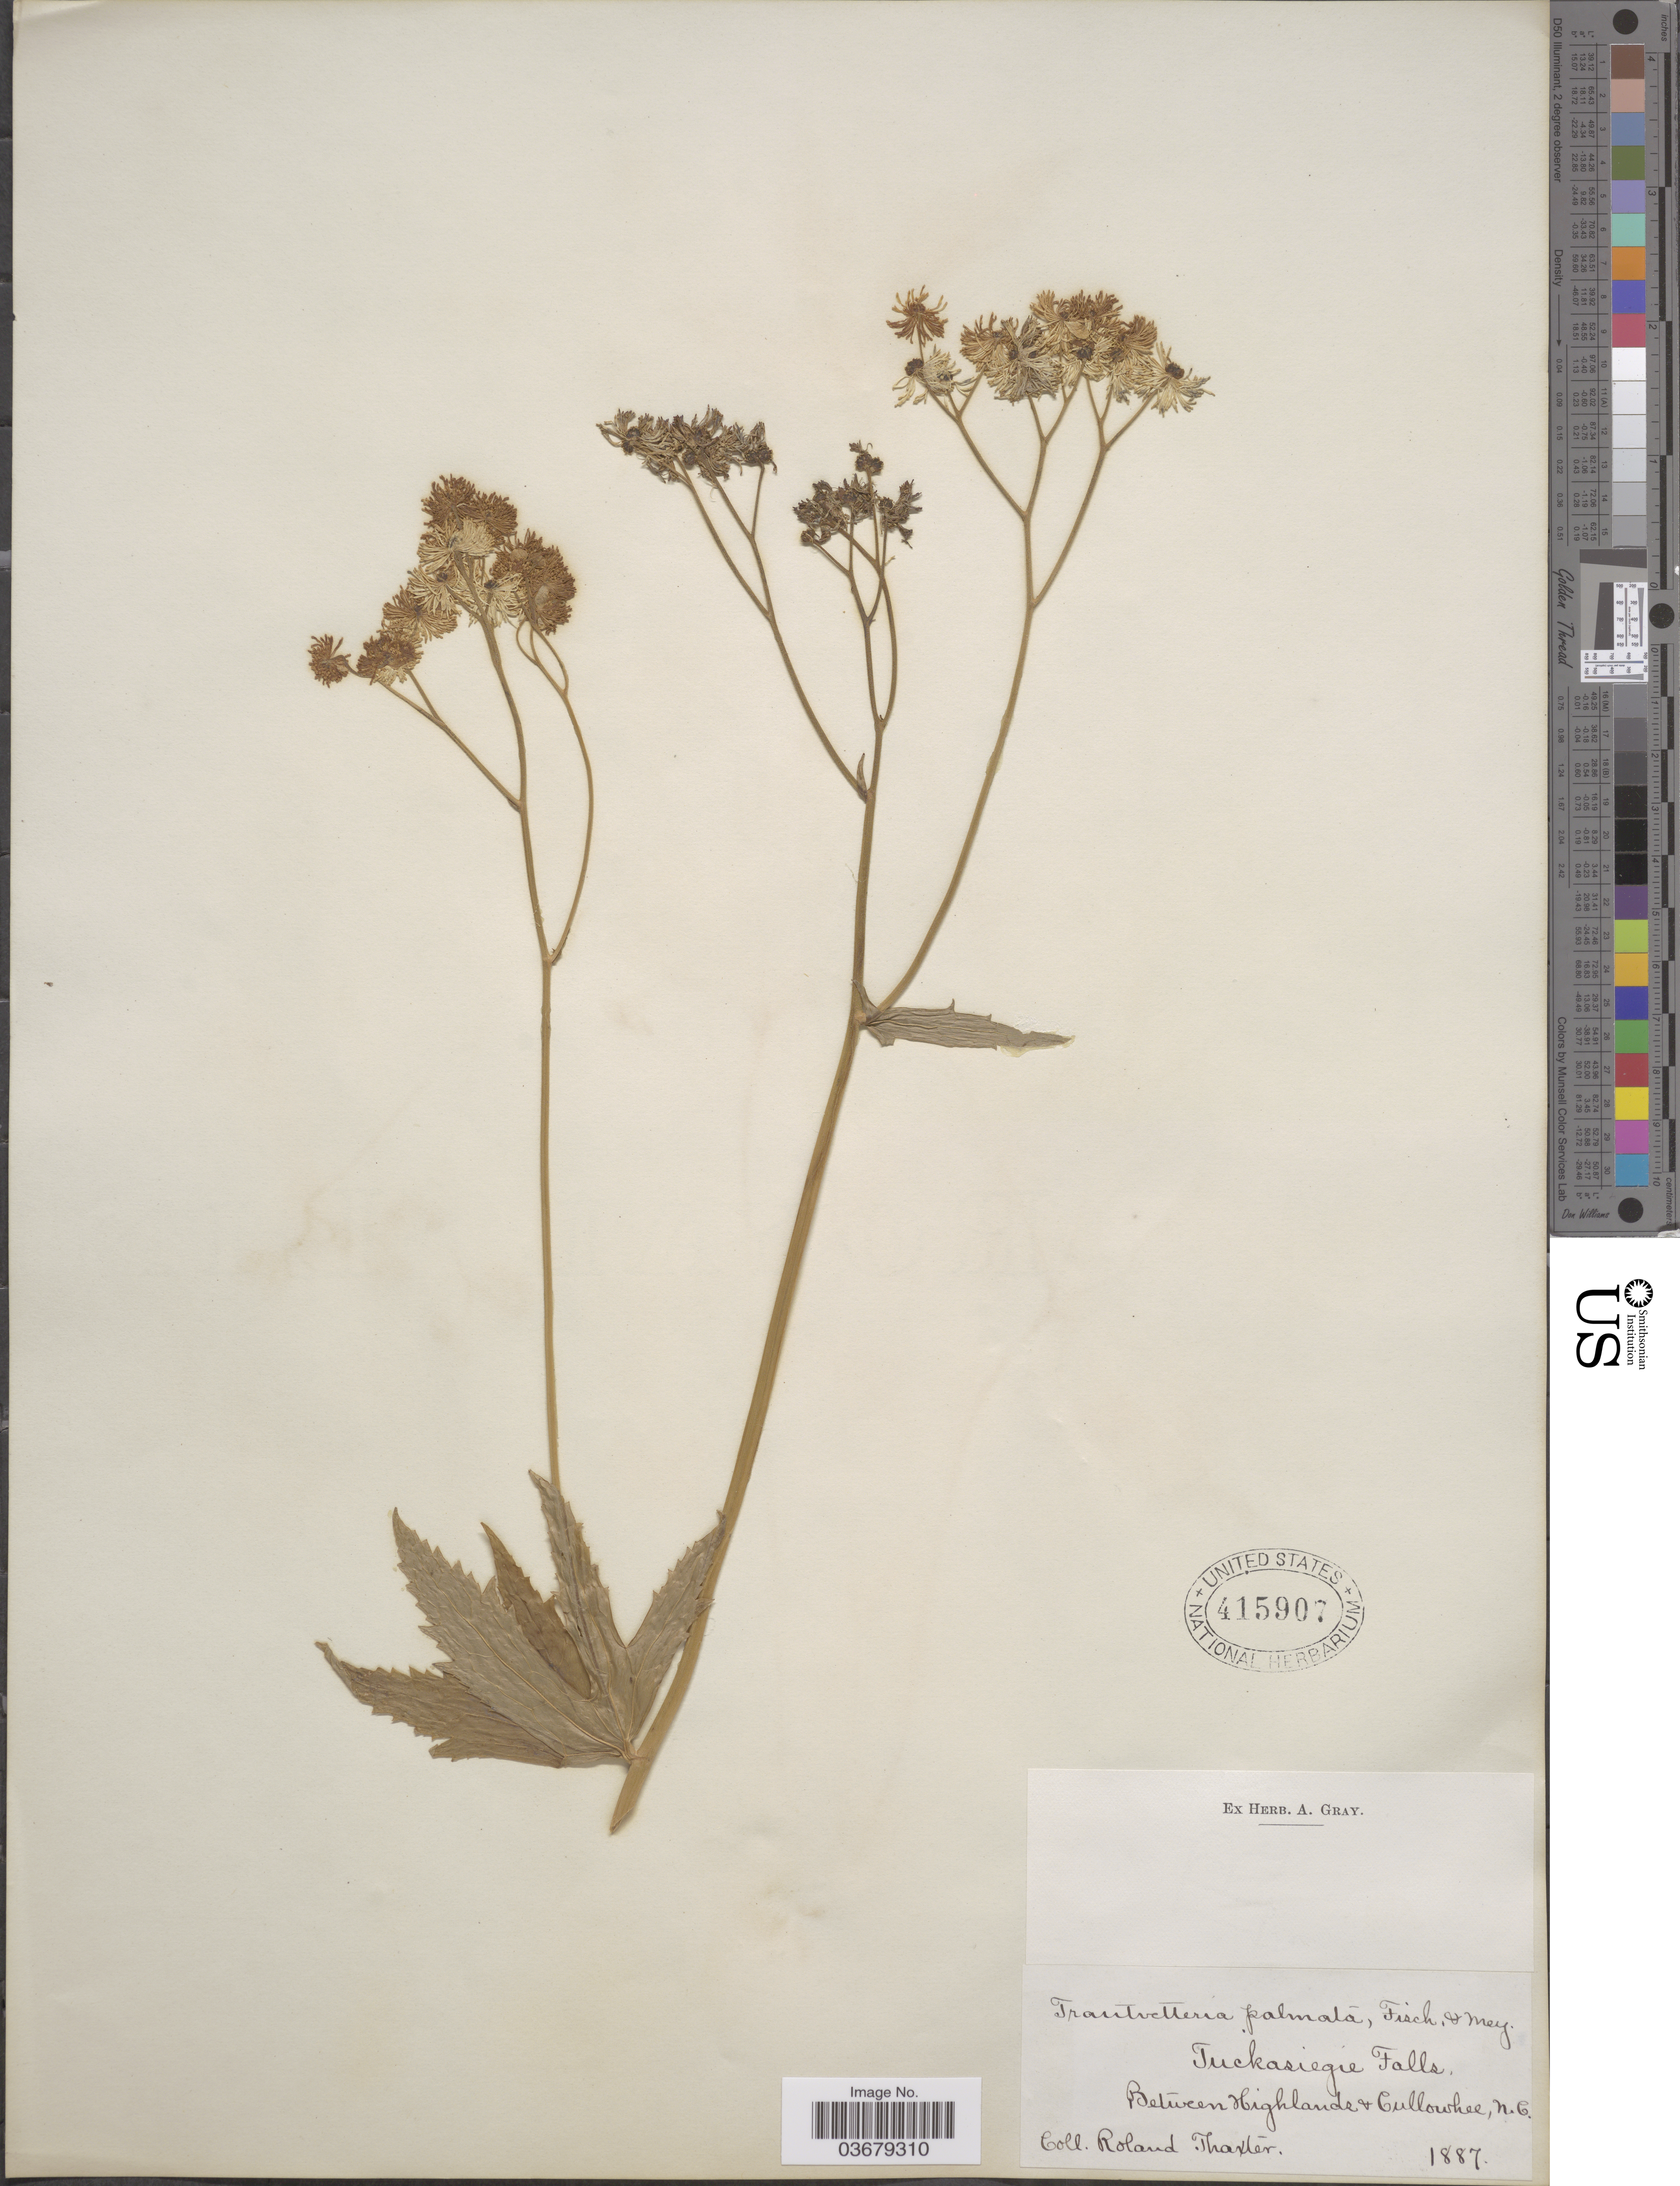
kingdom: Plantae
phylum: Tracheophyta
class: Magnoliopsida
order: Ranunculales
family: Ranunculaceae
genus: Trautvetteria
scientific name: Trautvetteria caroliniensis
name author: (Walter) Vail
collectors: R. Thaxter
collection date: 1887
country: United States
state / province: North Carolina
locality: Tuckasiegie Falls. Between Highlands & Cullowhee.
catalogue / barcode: US 415907